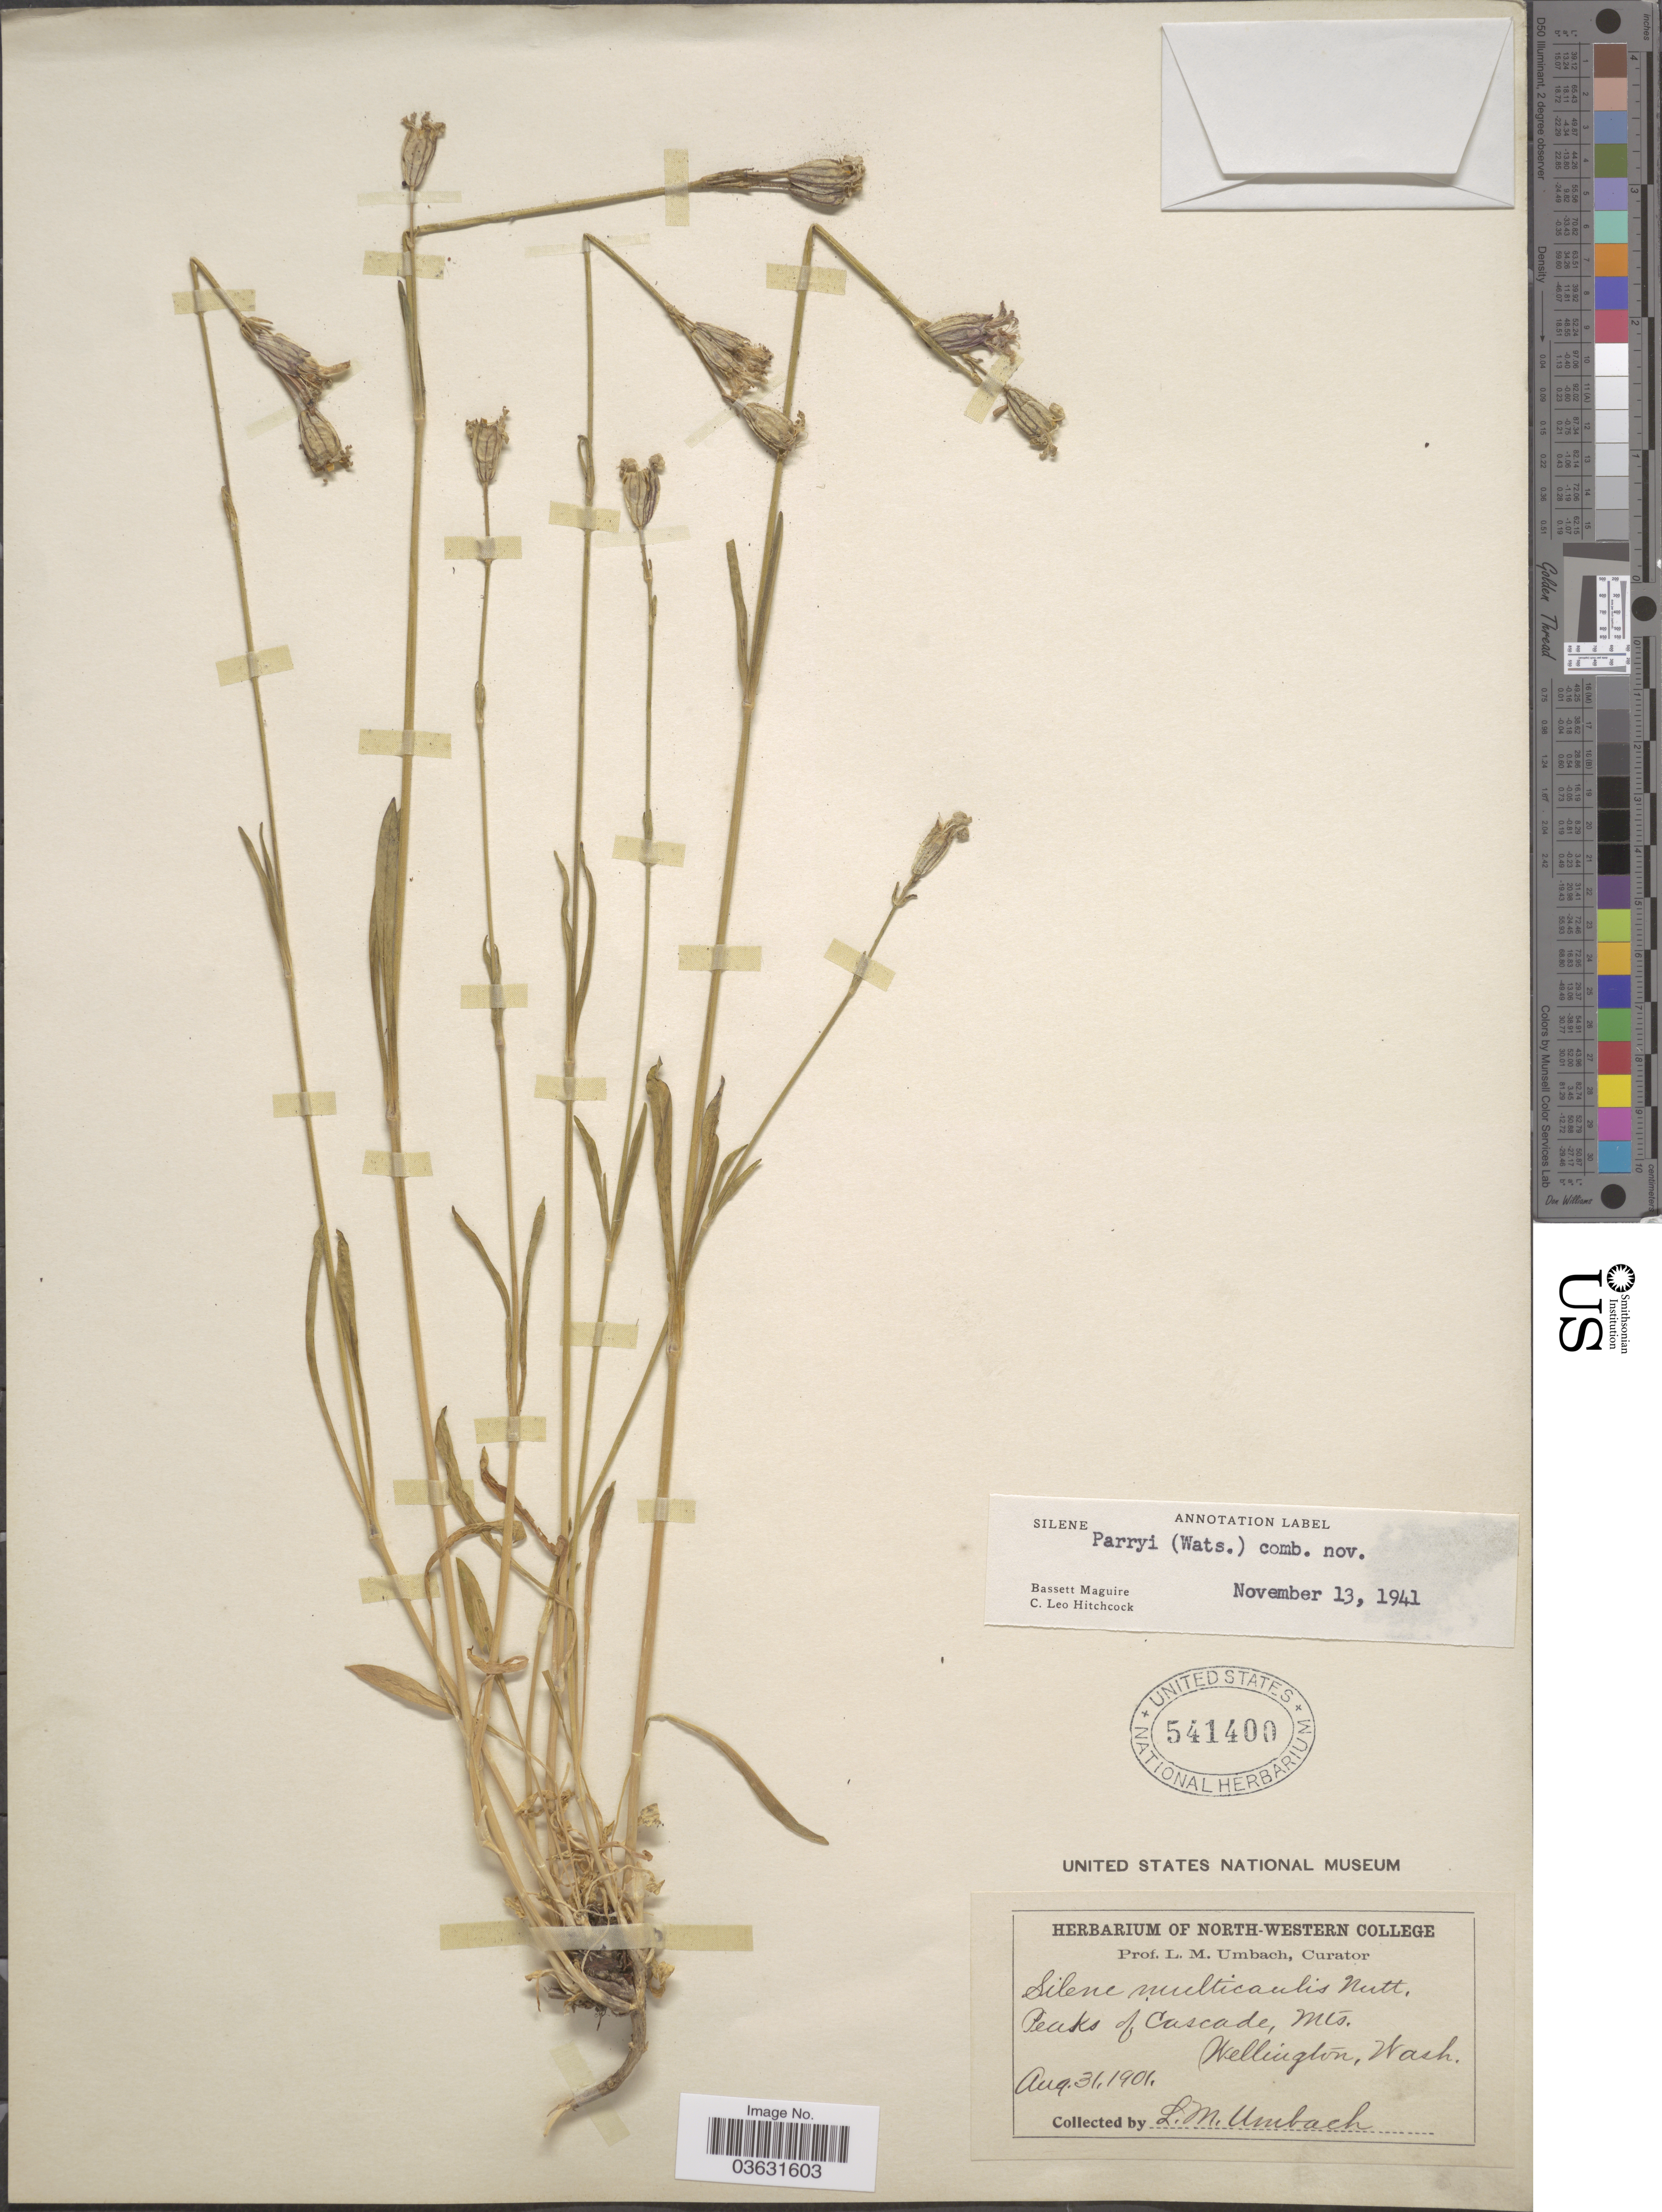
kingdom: Plantae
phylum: Tracheophyta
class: Magnoliopsida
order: Caryophyllales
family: Caryophyllaceae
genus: Silene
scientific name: Silene parryi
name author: (S. Watson) C.L. Hitchc. & Maguire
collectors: L. M. Umbach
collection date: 1901-08-31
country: United States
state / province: Washington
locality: Peaks of Cascade Mts. Wellington.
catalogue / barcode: US 541400